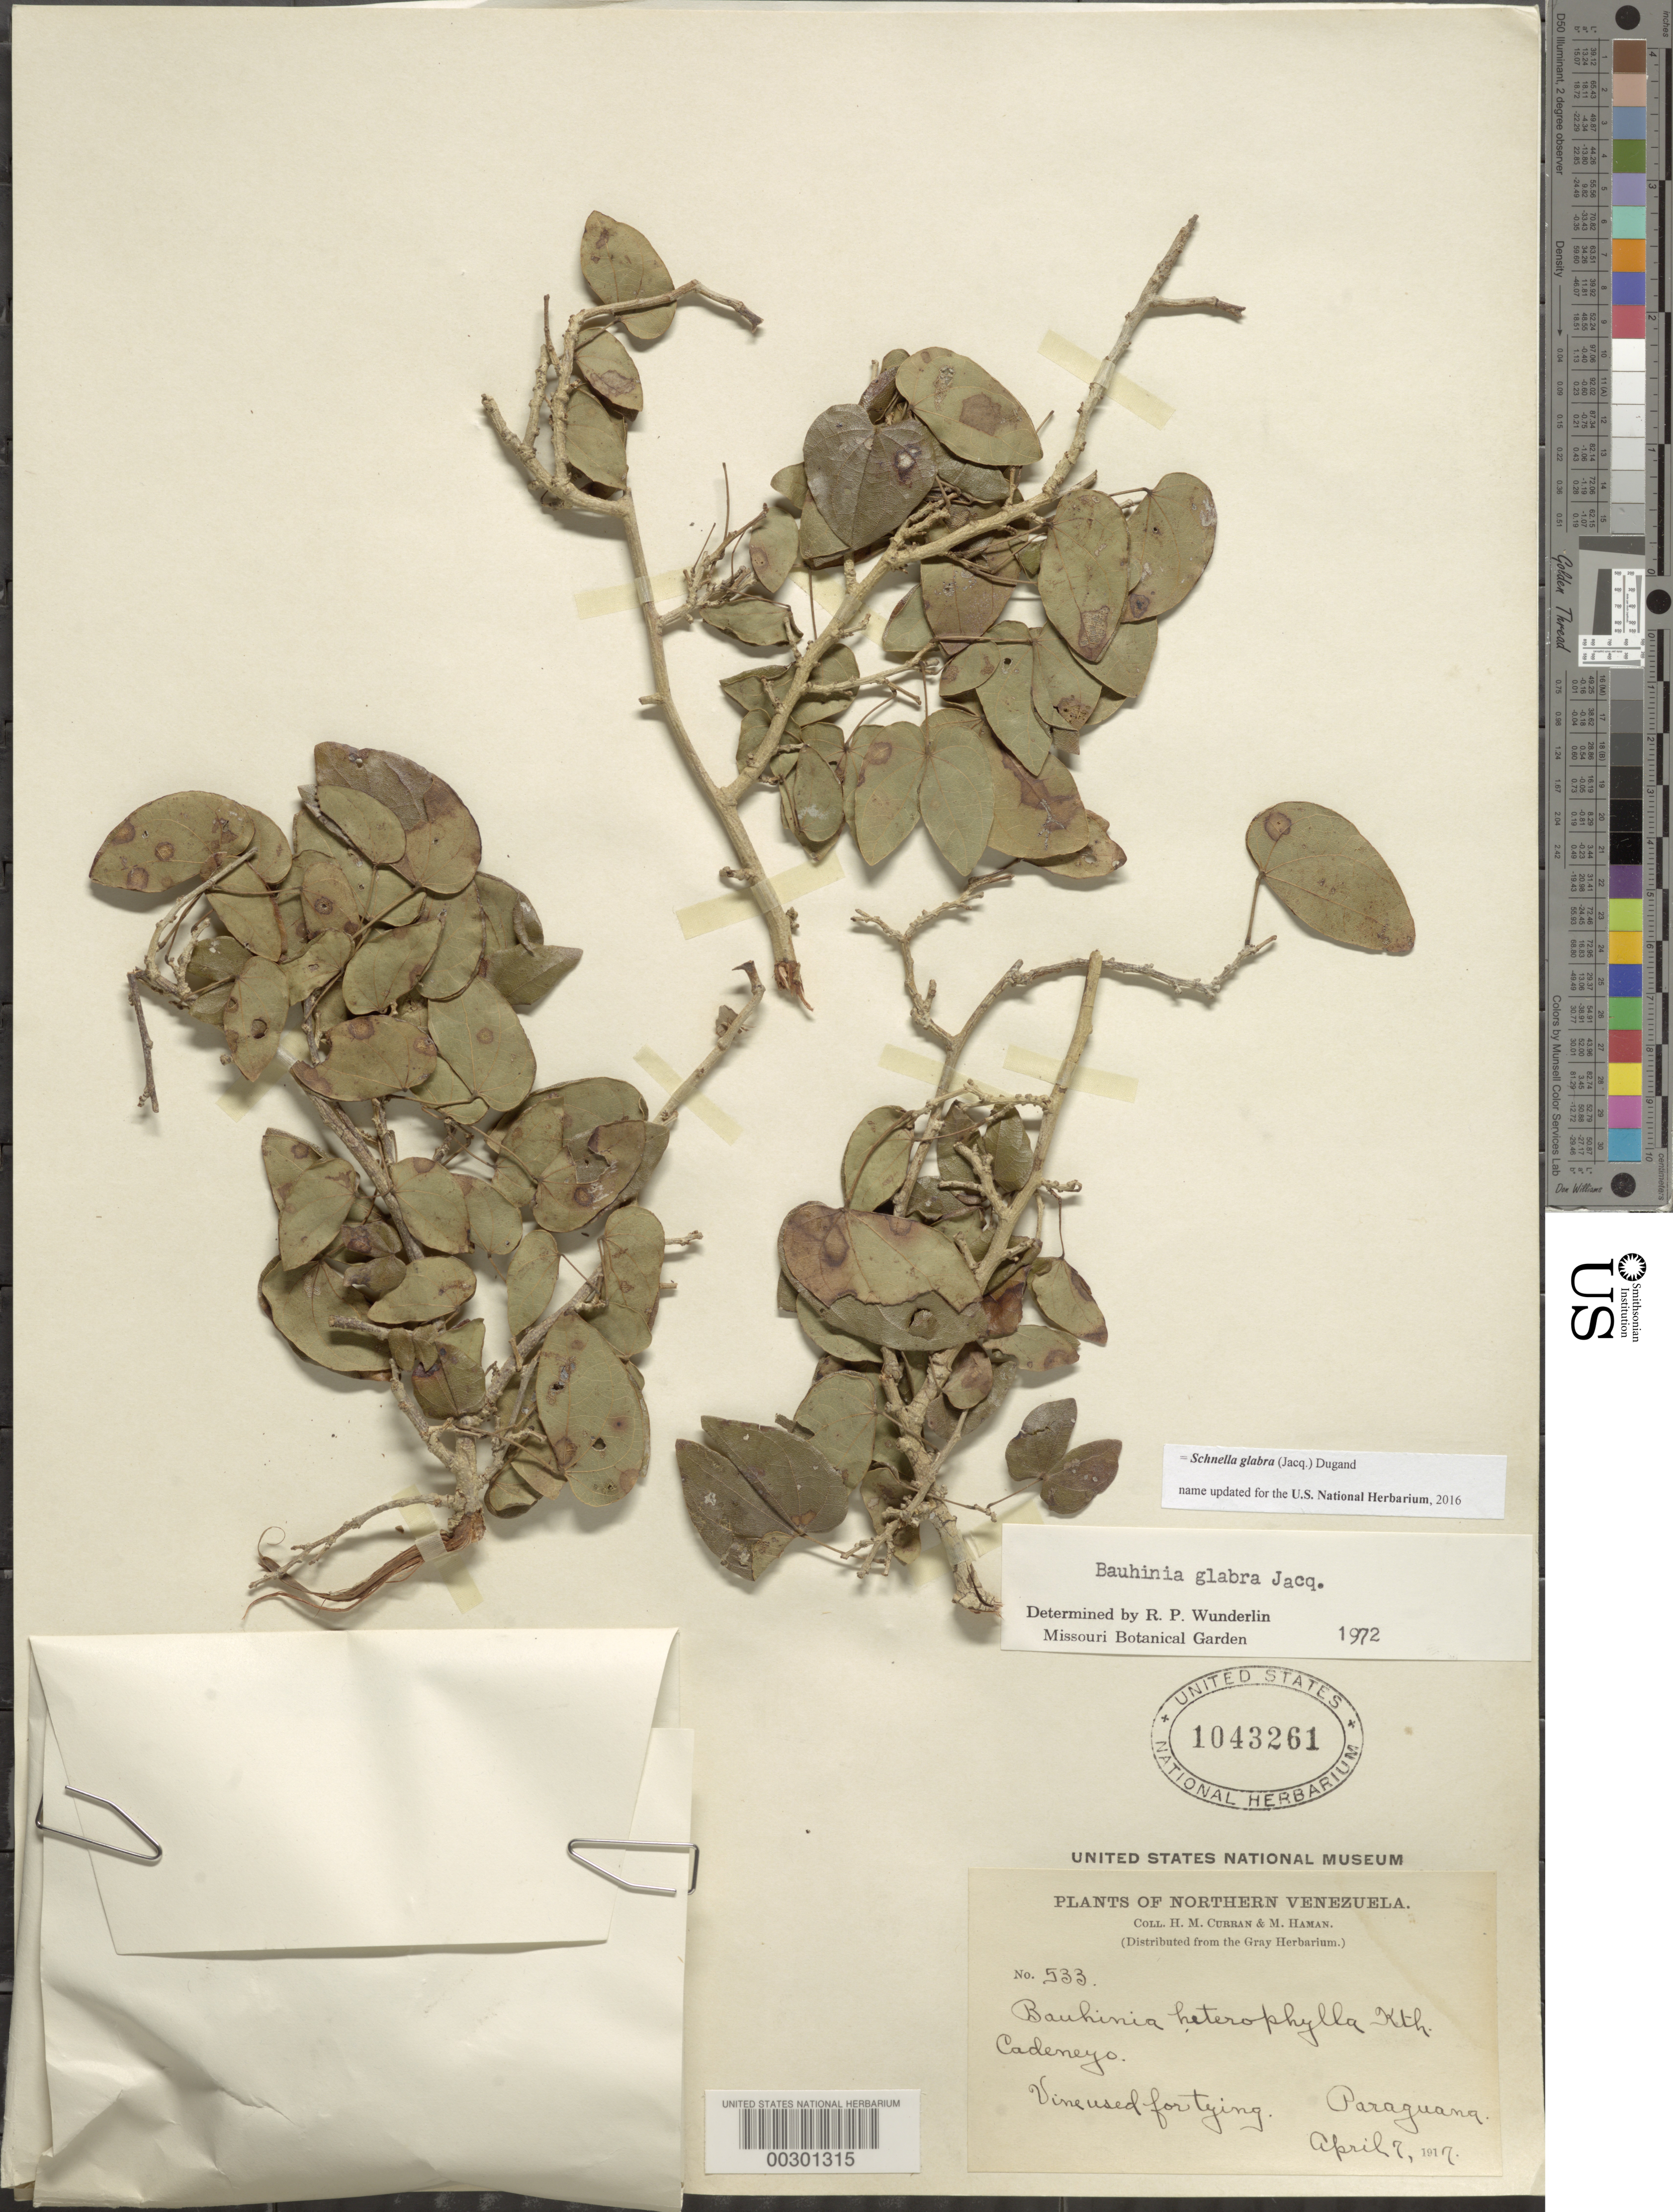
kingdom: Plantae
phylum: Tracheophyta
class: Magnoliopsida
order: Fabales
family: Fabaceae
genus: Schnella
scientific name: Schnella glabra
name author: (Jacq.) Dugand G.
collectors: H. M. Curran & M. Haman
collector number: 533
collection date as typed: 07 Apr 1917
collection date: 1917-04-07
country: Venezuela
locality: Cadeneyo; paraguana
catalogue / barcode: US 1043261